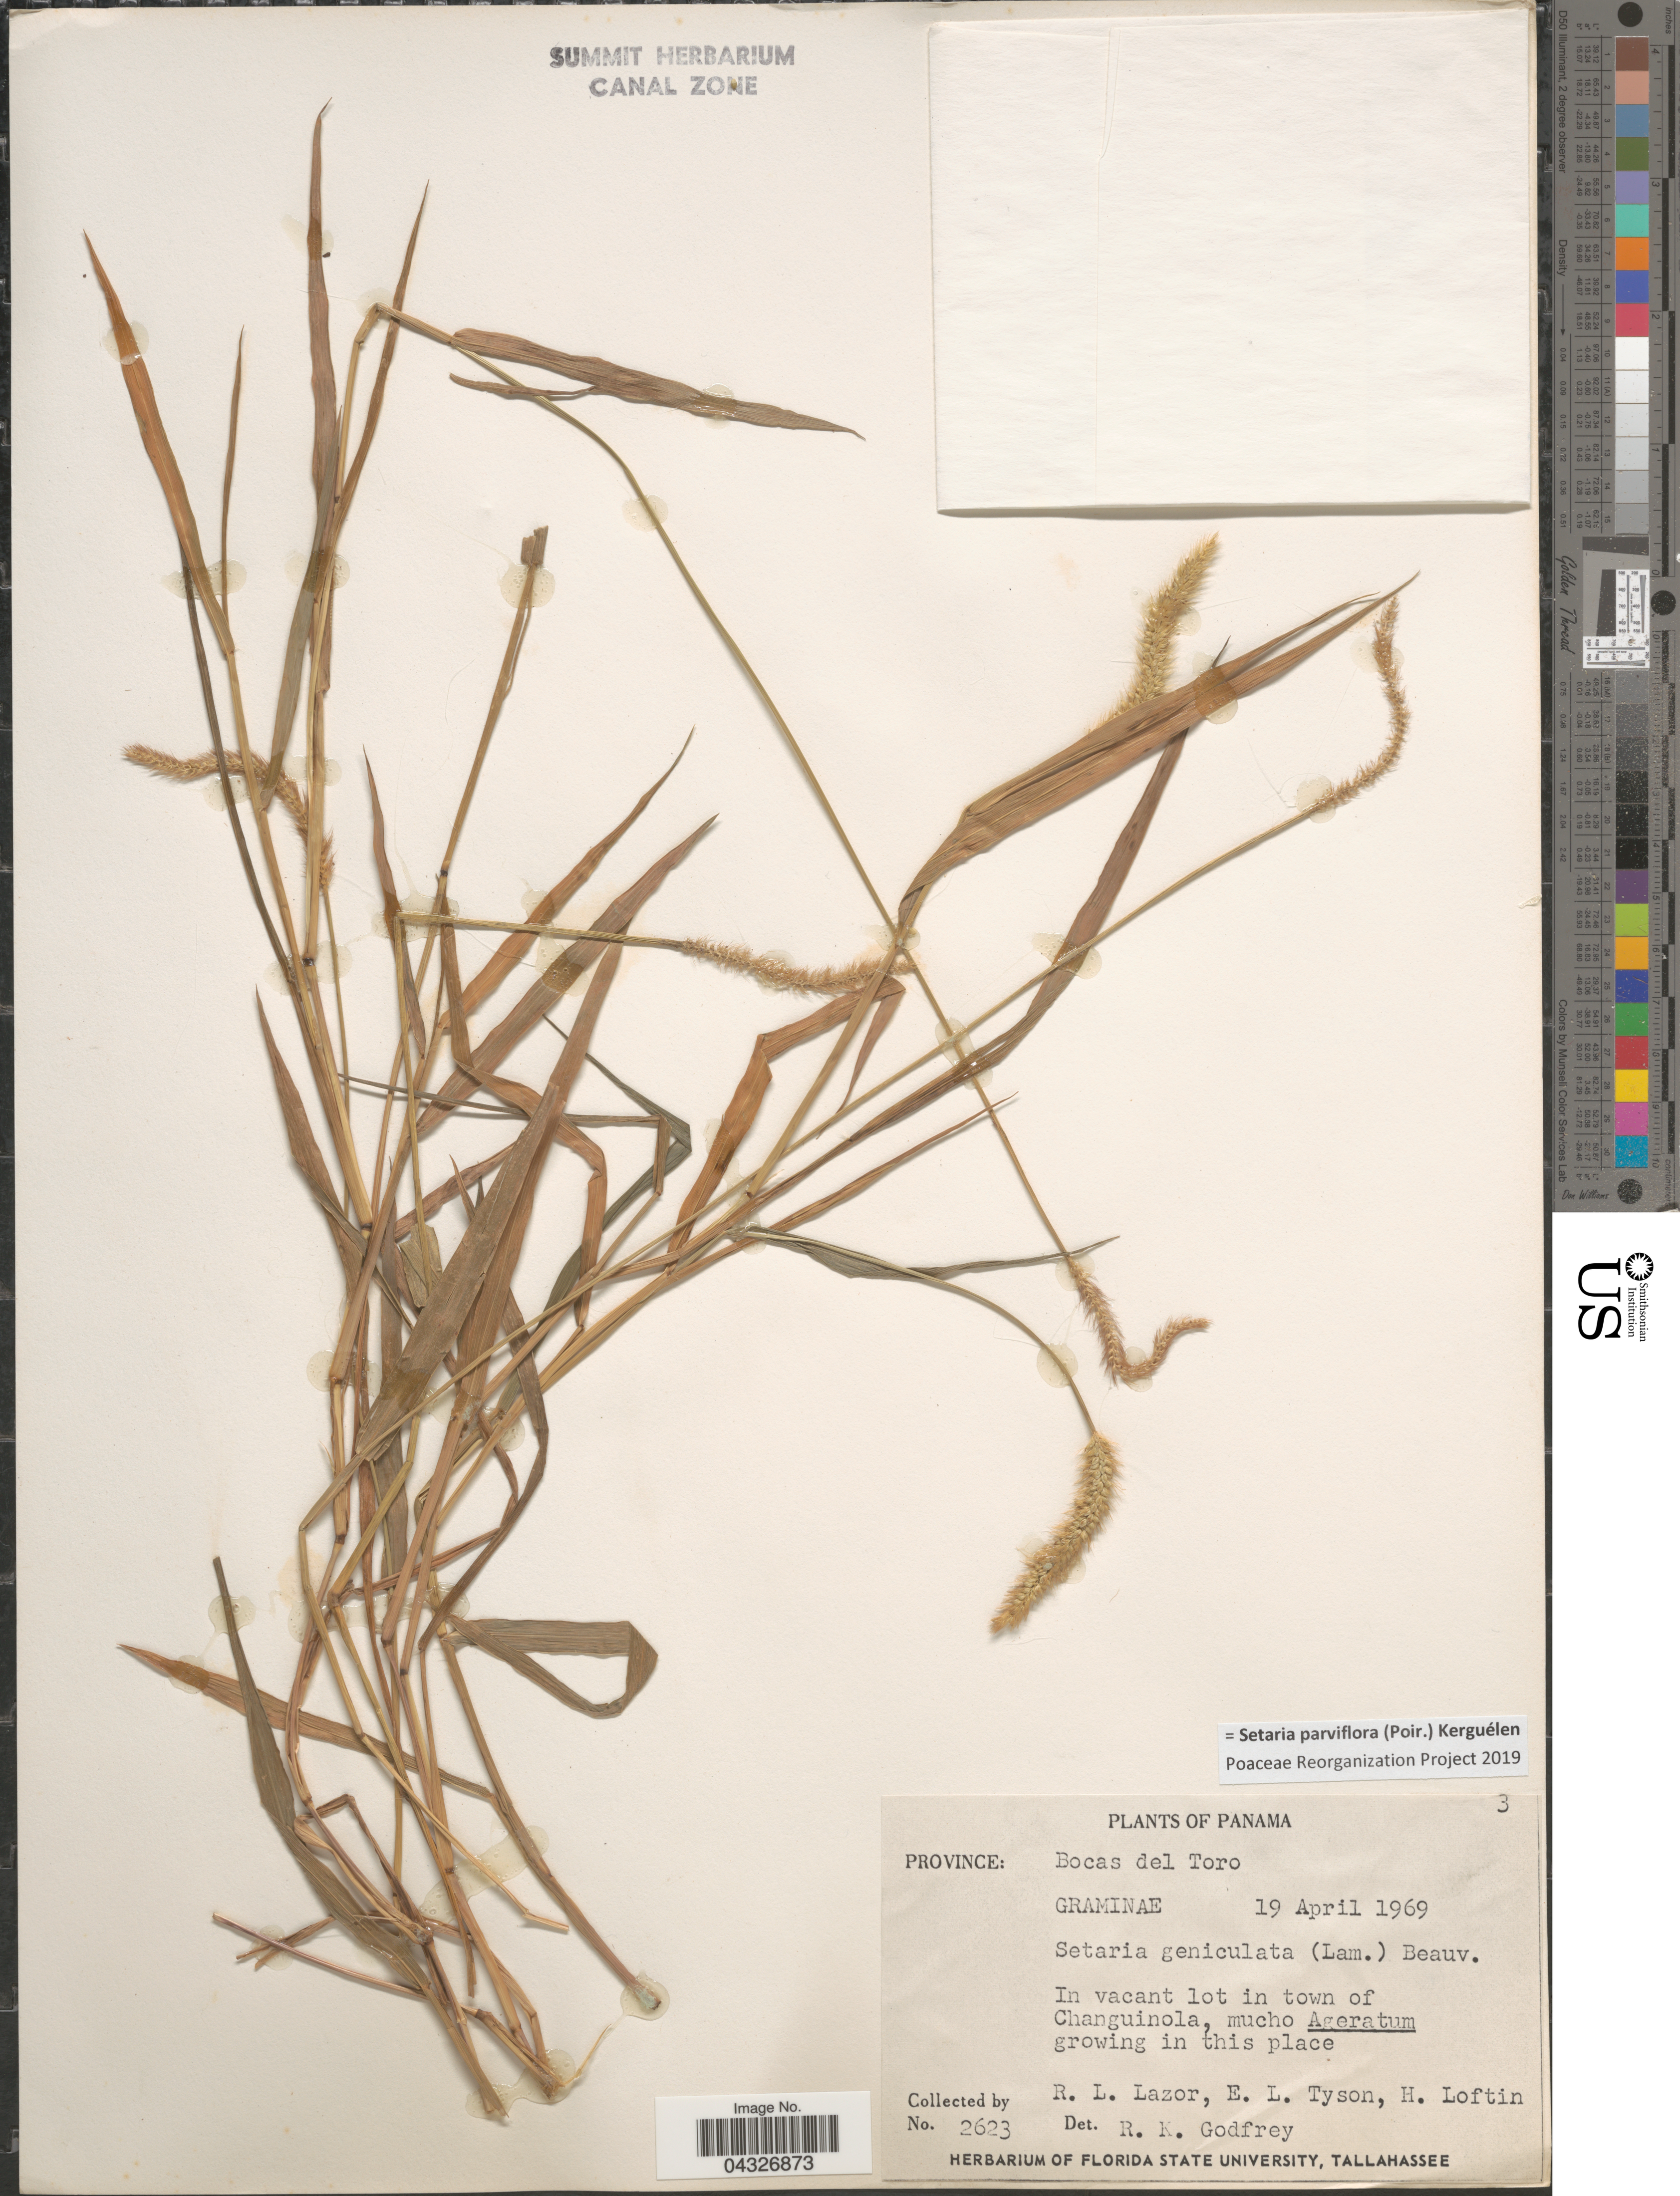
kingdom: Plantae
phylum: Tracheophyta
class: Liliopsida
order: Poales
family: Poaceae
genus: Setaria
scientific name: Setaria parviflora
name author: (Poir.) Kerguélen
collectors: R. L. Lazor, E. L. Tyson & H. Loftin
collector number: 2623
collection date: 1969-04-19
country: Panama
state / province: Bocas del Toro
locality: In vacant lot in town of Changuinola.